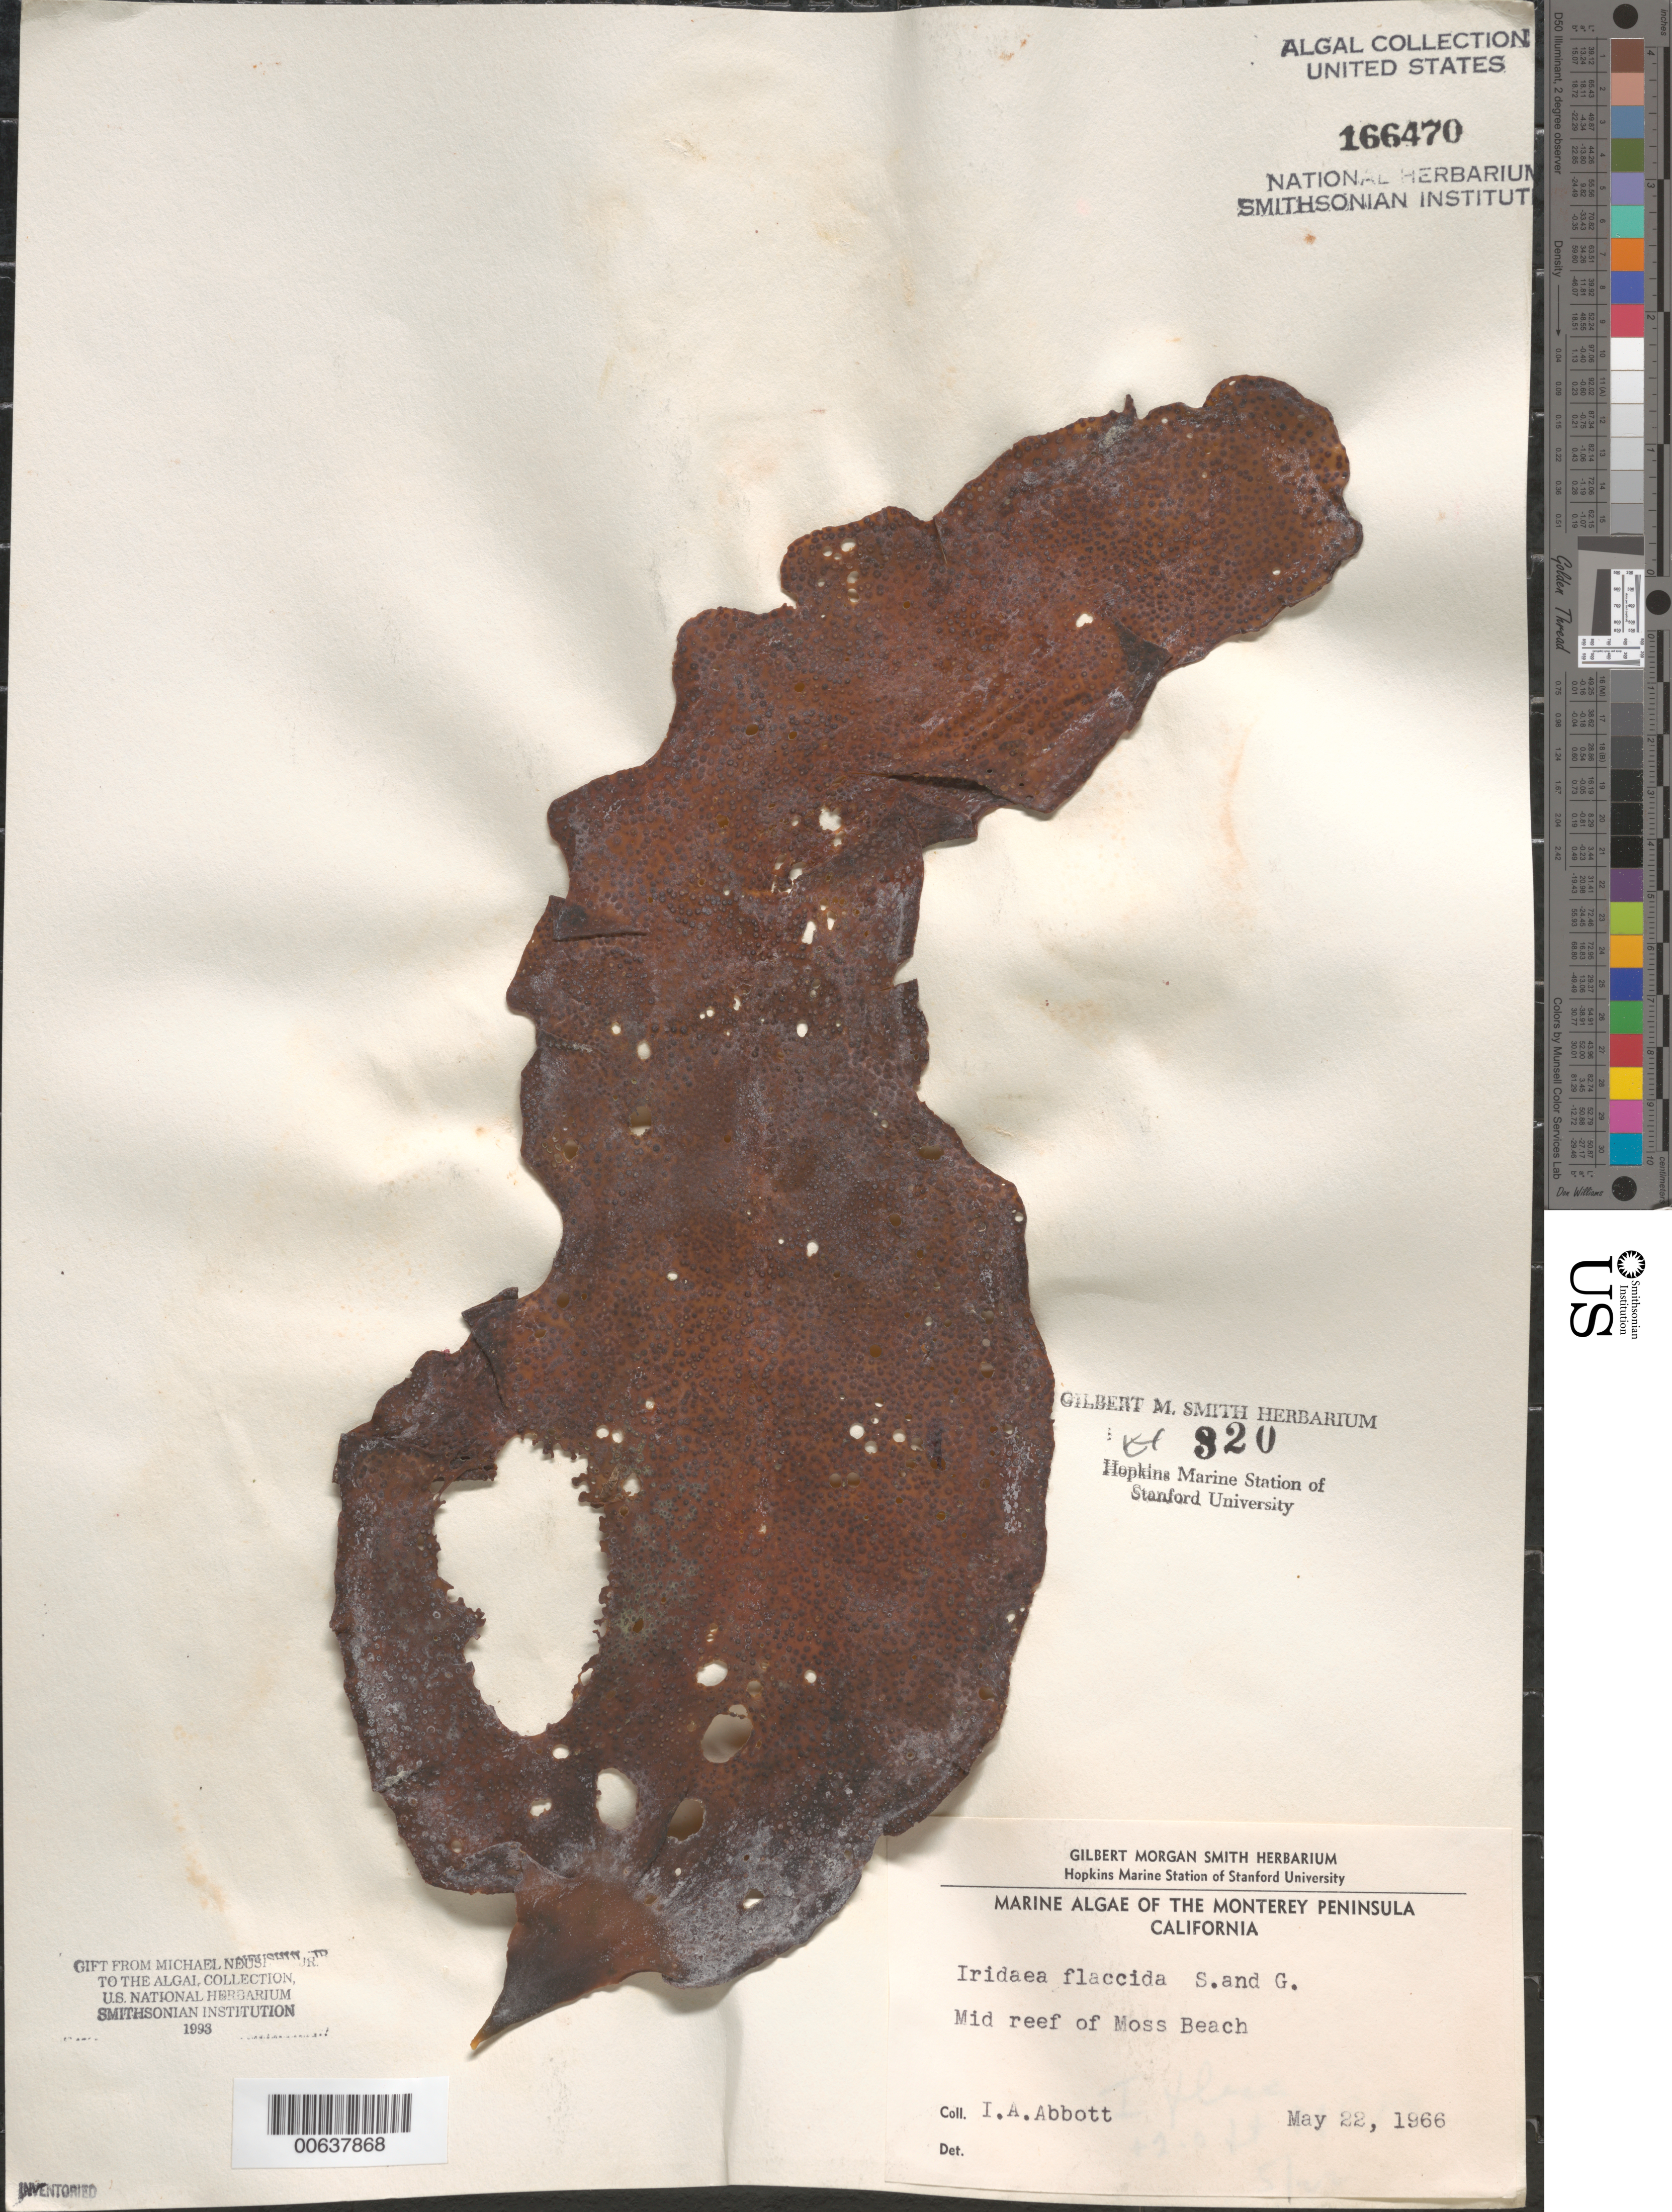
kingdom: Plantae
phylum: Rhodophyta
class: Florideophyceae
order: Gigartinales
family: Gigartinaceae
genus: Mazzaella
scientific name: Mazzaella flaccida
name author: (Setchell & N.L. Gardner) Fredericq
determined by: Algae name updating Project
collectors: I. A. Abbott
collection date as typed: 22 May 1966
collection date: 1966-05-22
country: United States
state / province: California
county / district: Monterey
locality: Middle Reef of Moss Beach, Monterey Peninsula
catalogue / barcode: US 166470